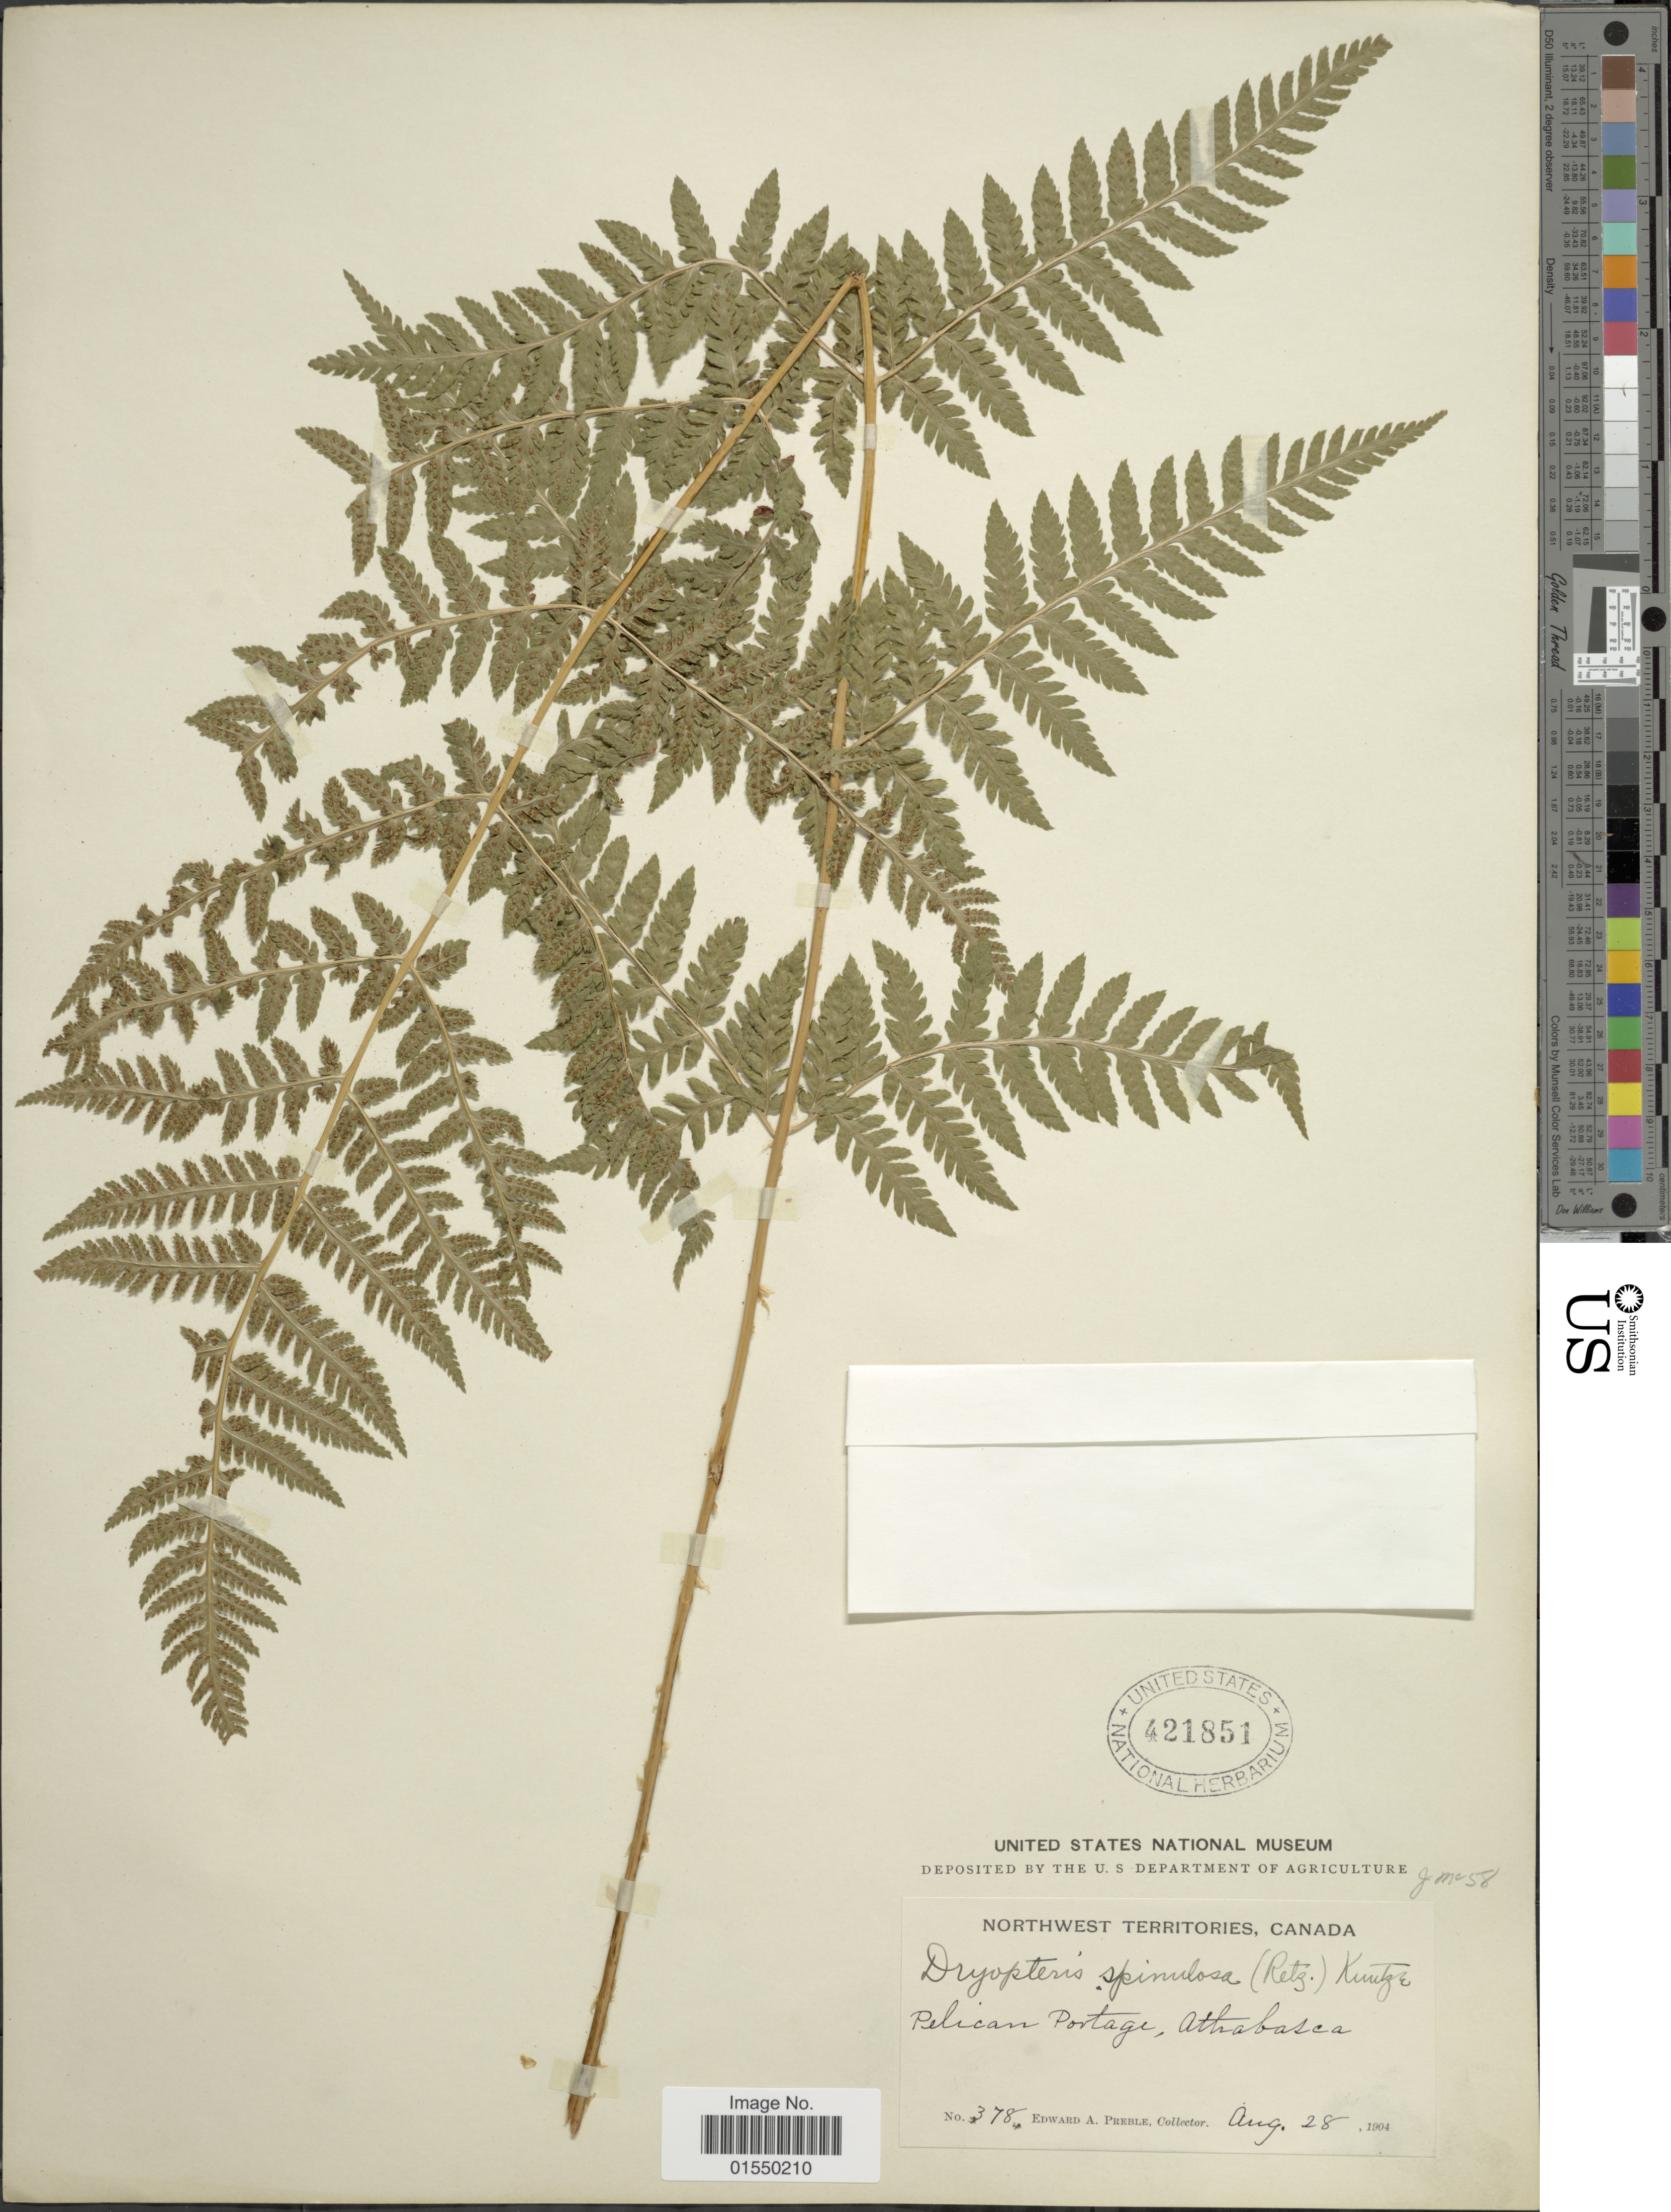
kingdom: Plantae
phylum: Tracheophyta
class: Polypodiopsida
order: Polypodiales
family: Dryopteridaceae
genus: Dryopteris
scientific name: Dryopteris carthusiana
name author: (Villars) H.P. Fuchs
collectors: E. Preble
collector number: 378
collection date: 1904-08-28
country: Canada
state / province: Northwest Territories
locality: Pelican Portage, Athabasca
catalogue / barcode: US 421851